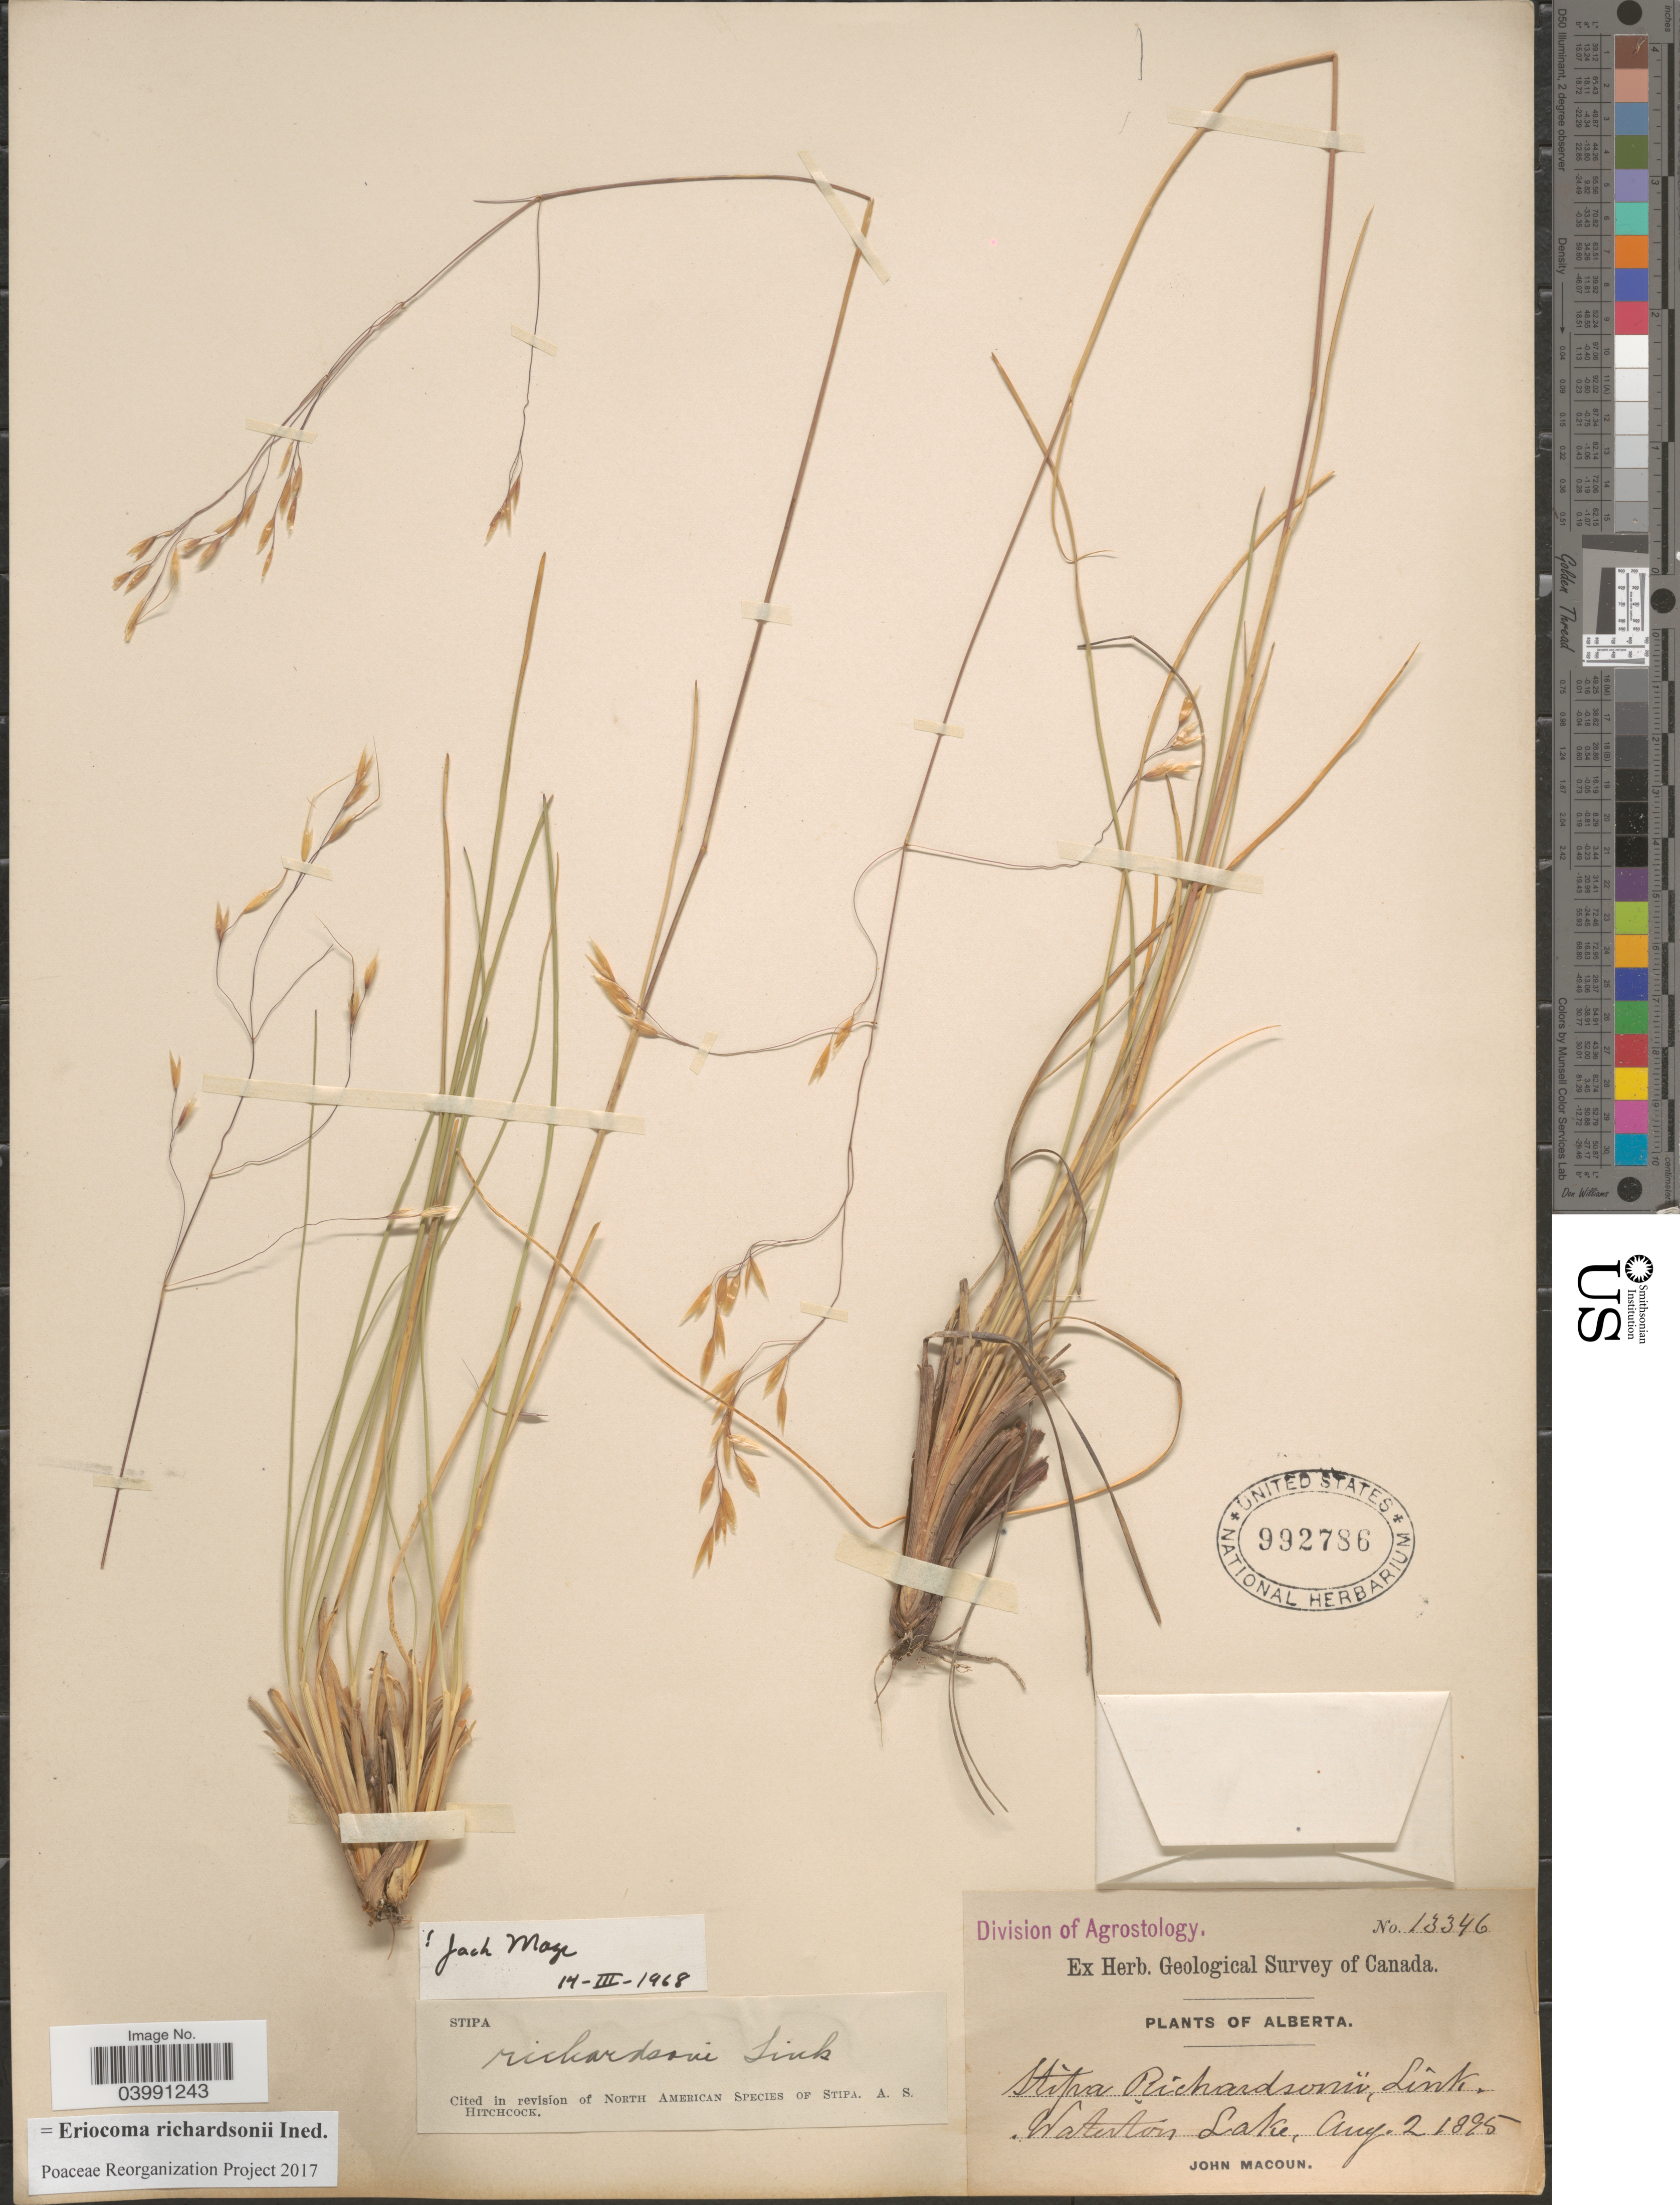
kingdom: Plantae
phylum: Tracheophyta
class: Liliopsida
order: Poales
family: Poaceae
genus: Eriocoma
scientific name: Eriocoma richardsonii ined.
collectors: J. Macoun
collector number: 13346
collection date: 1895-08-02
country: Canada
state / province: Alberta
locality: Waterton Lake.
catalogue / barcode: US 992786